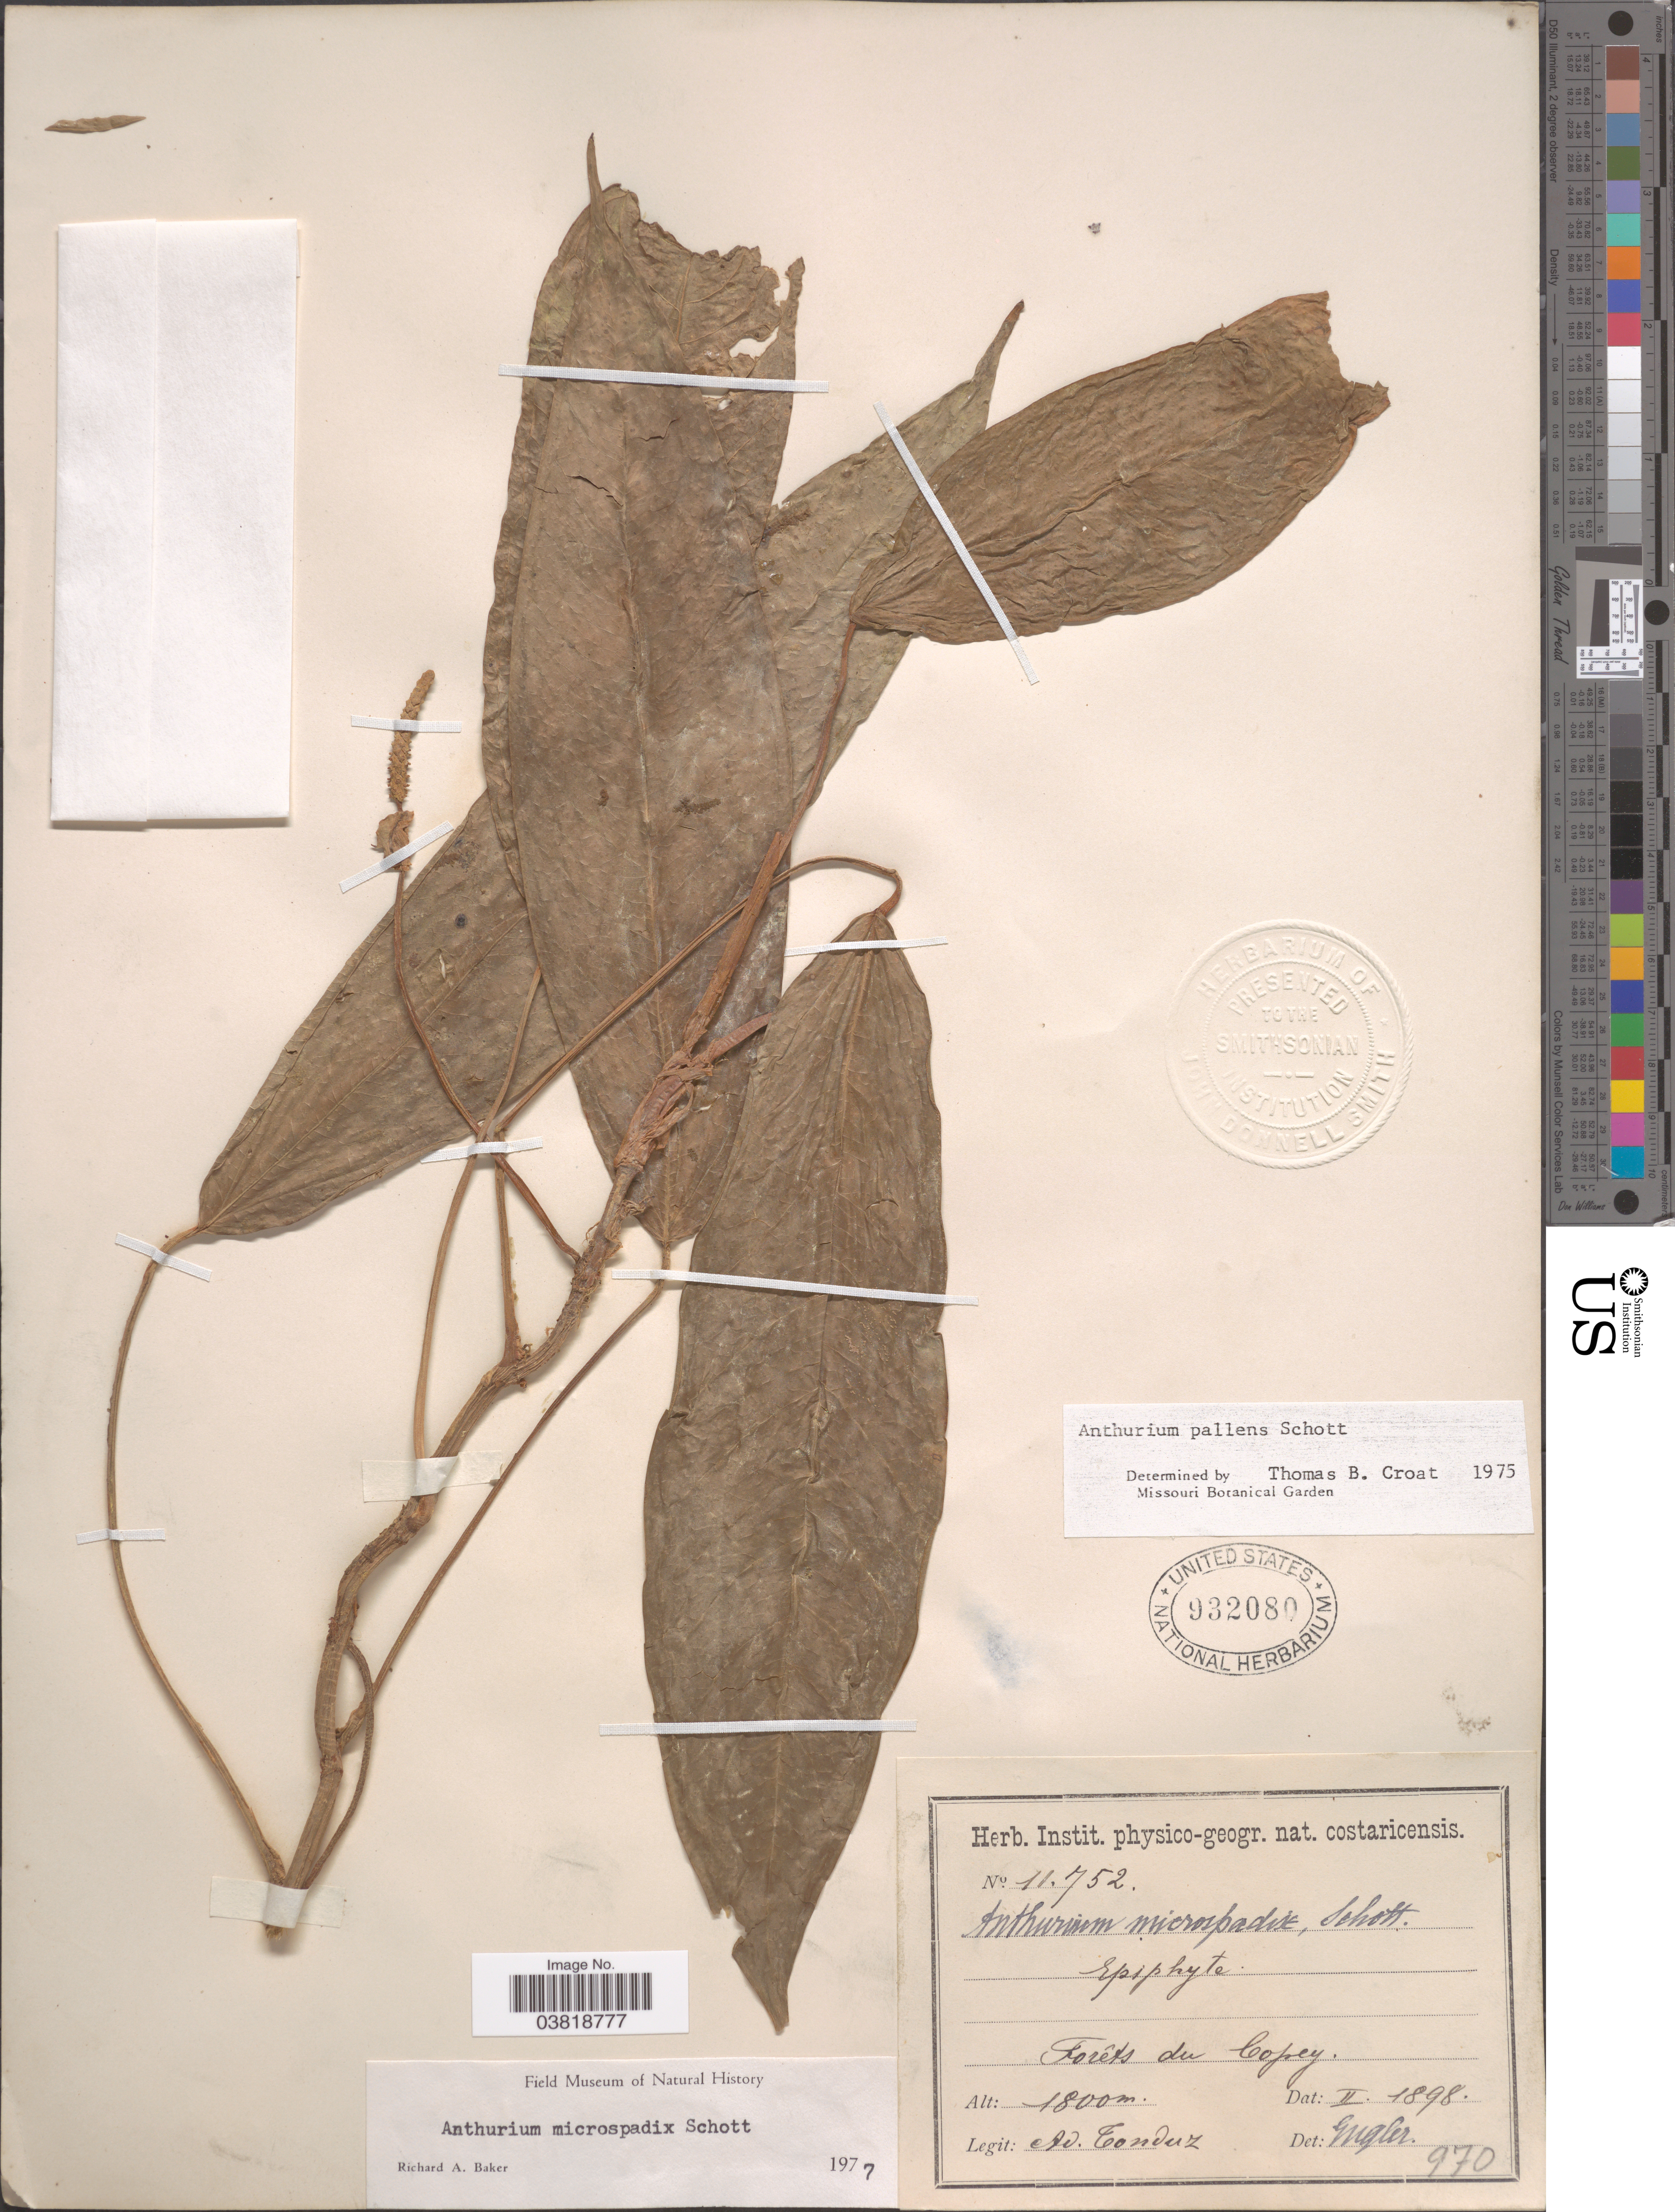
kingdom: Plantae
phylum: Tracheophyta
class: Liliopsida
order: Alismatales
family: Araceae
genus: Anthurium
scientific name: Anthurium microspadix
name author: Schott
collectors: A. Tonduz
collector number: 11752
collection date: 1898-02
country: Costa Rica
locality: Forêts du Copey.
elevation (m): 1800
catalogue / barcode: US 932080